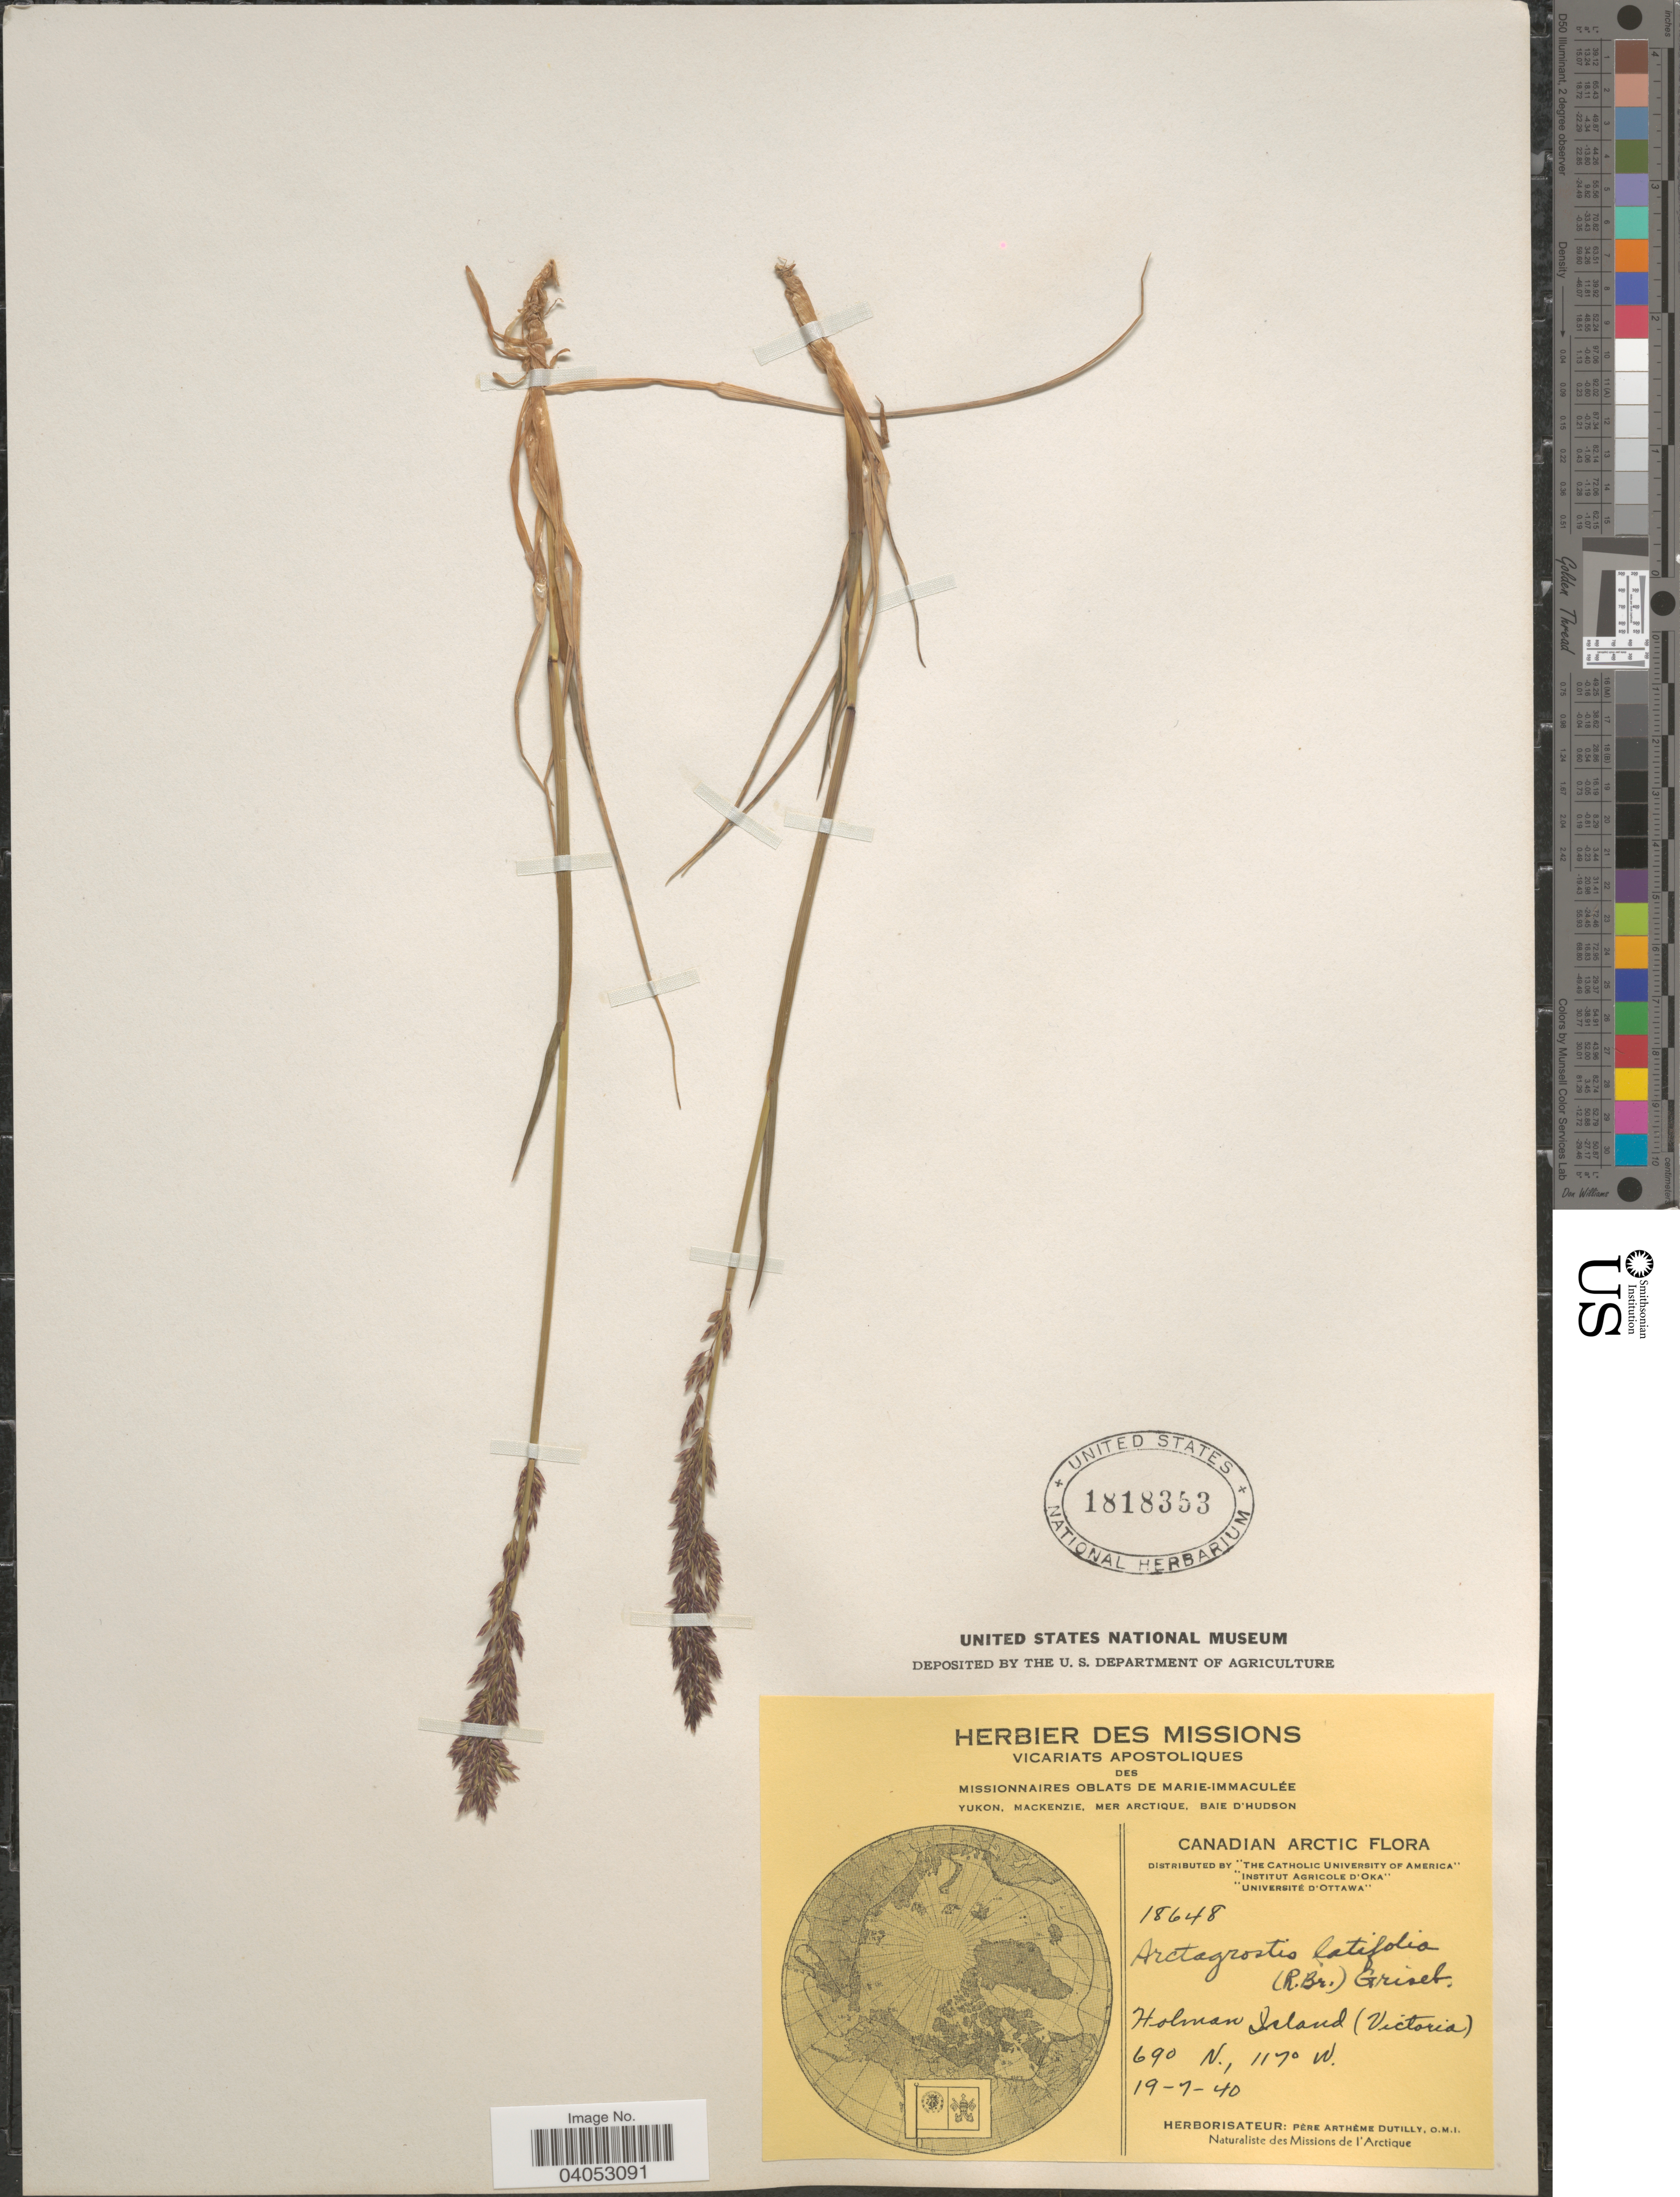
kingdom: Plantae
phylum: Tracheophyta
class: Liliopsida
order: Poales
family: Poaceae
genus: Arctagrostis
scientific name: Arctagrostis latifolia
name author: (R. Br.) Griseb.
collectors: P. Dutilly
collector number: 18648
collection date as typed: Transcribed d/m/y: 19/7/40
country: Canada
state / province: Yukon Territory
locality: Canadian Arctic. Holman Island (Victoria).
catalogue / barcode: US 1818353